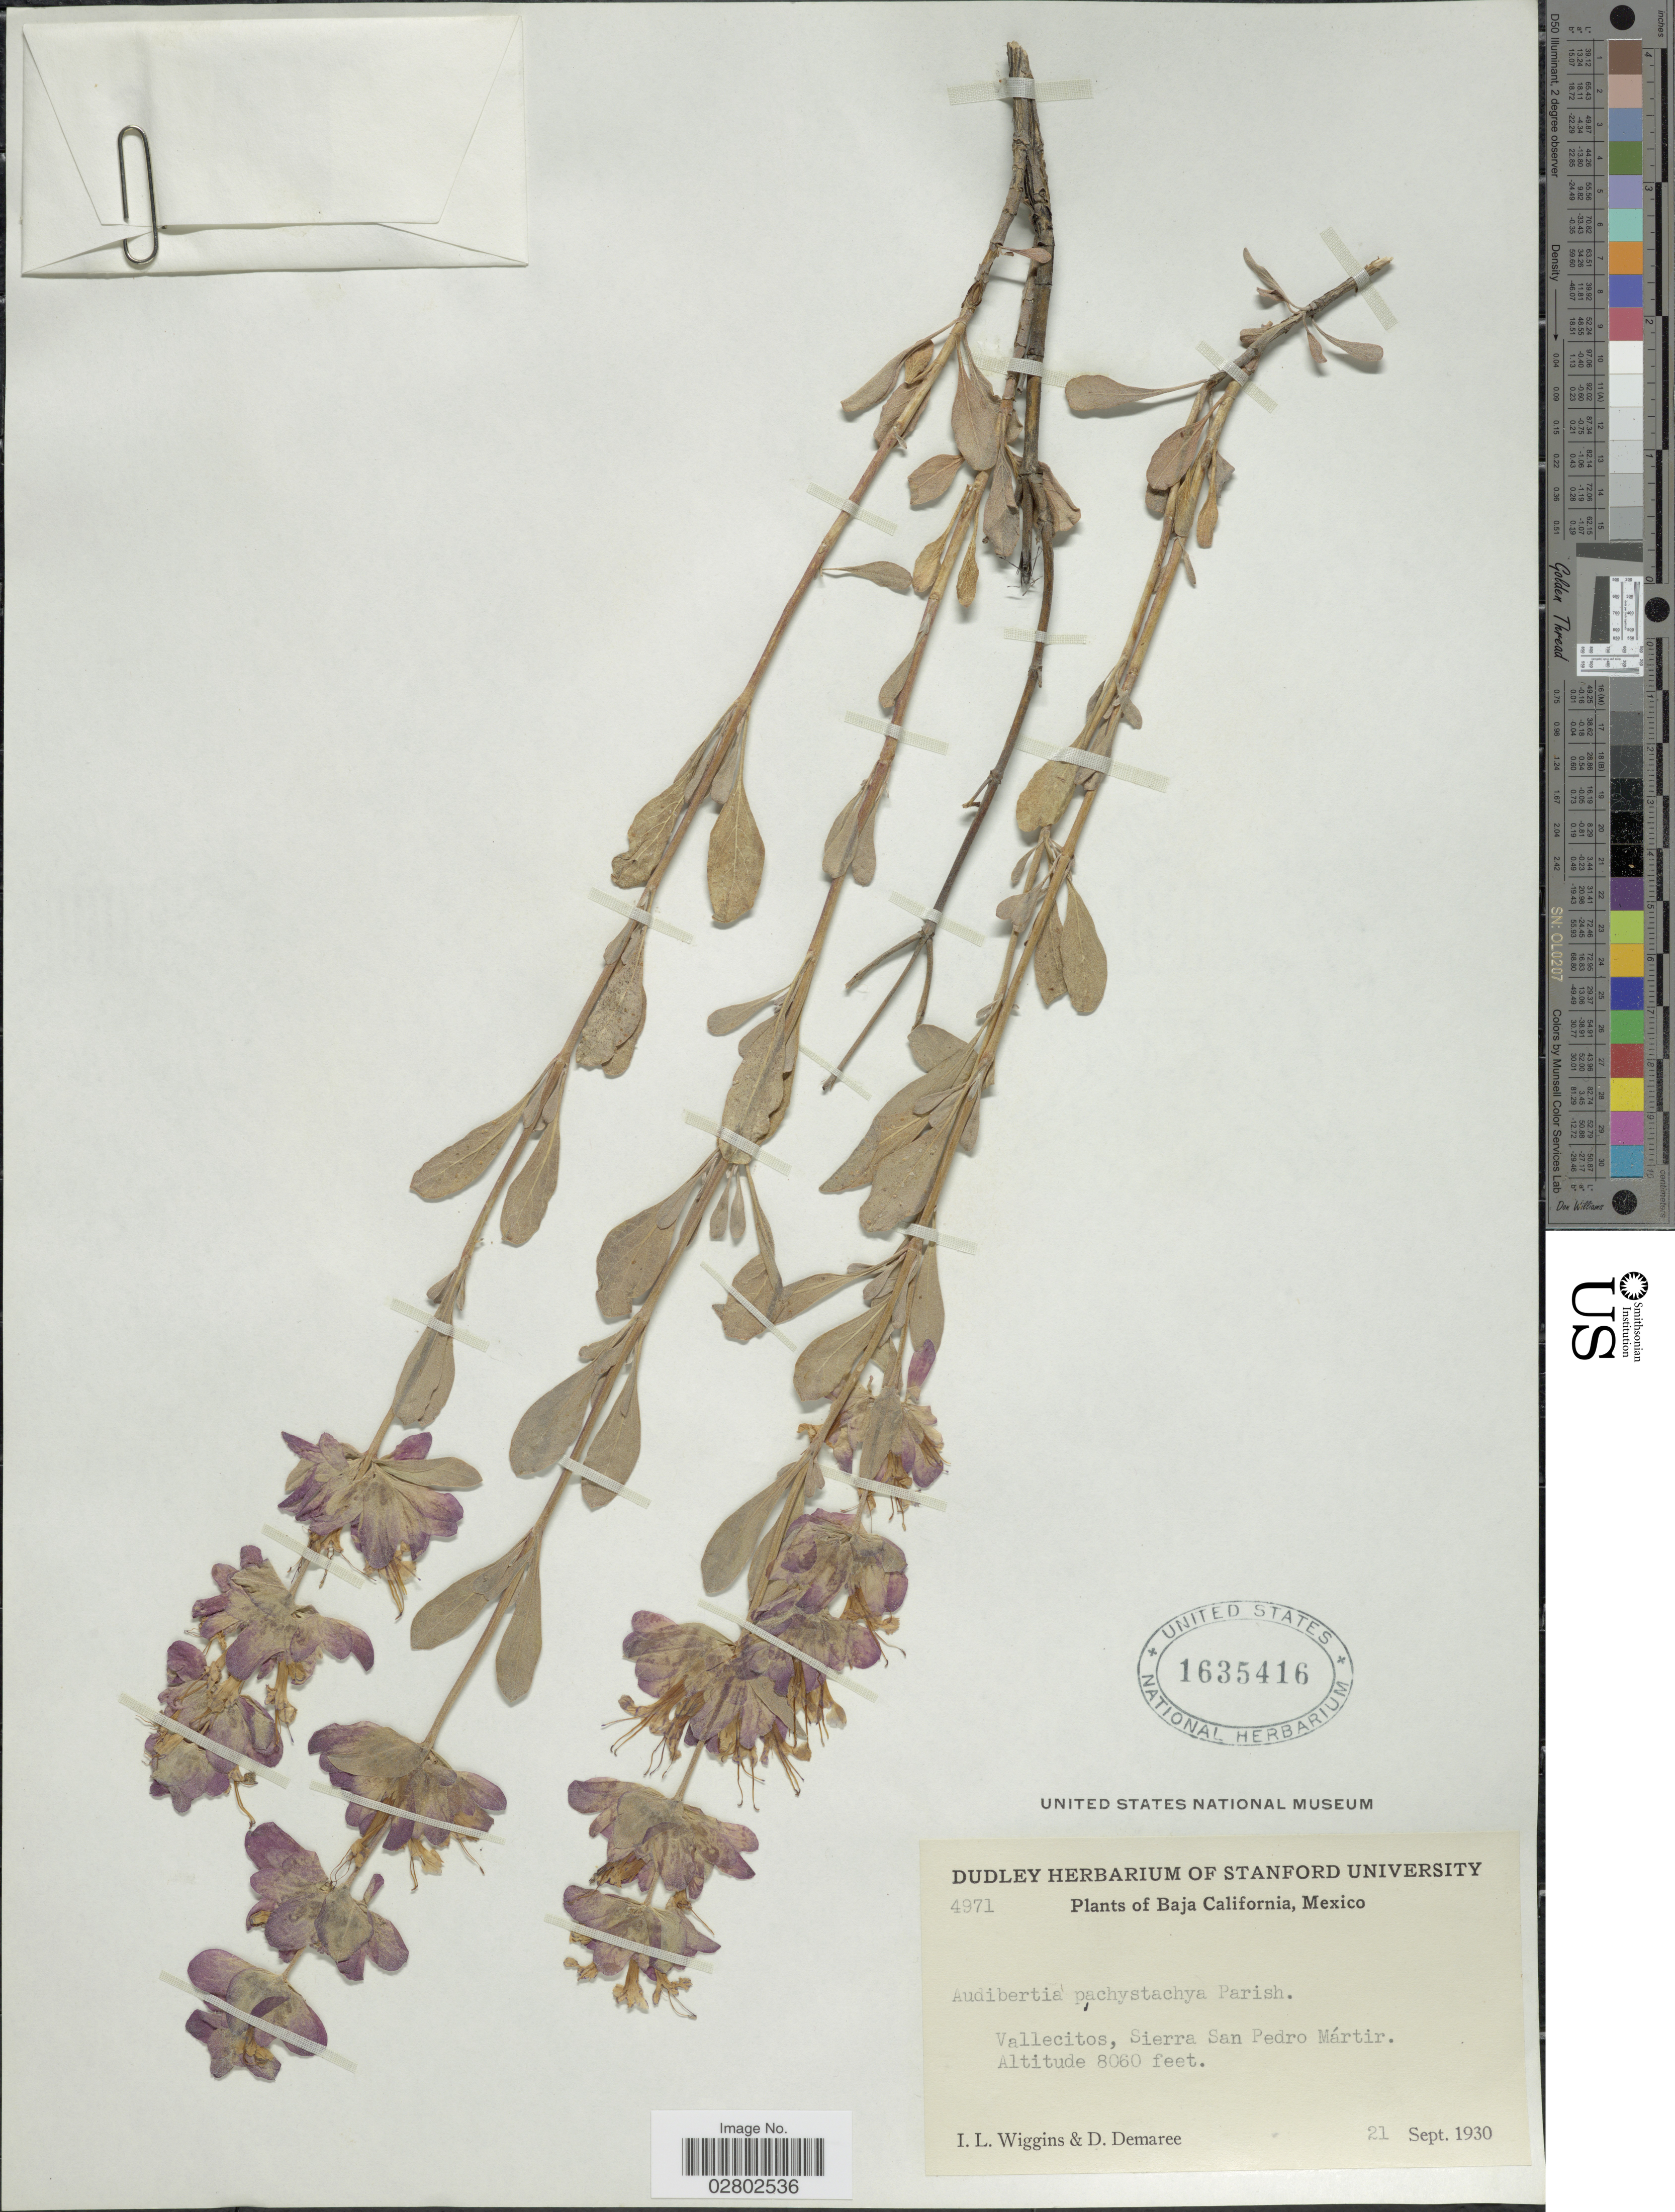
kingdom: Plantae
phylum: Tracheophyta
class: Magnoliopsida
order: Lamiales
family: Lamiaceae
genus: Salvia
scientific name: Salvia pachyphylla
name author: Epling ex Munz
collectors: I. L. Wiggins & D. Demaree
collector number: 4971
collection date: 1930-09-21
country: Mexico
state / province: Baja California Norte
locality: Vallecitos, Sierra San Pedro Mártir.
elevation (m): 2457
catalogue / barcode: US 1635416